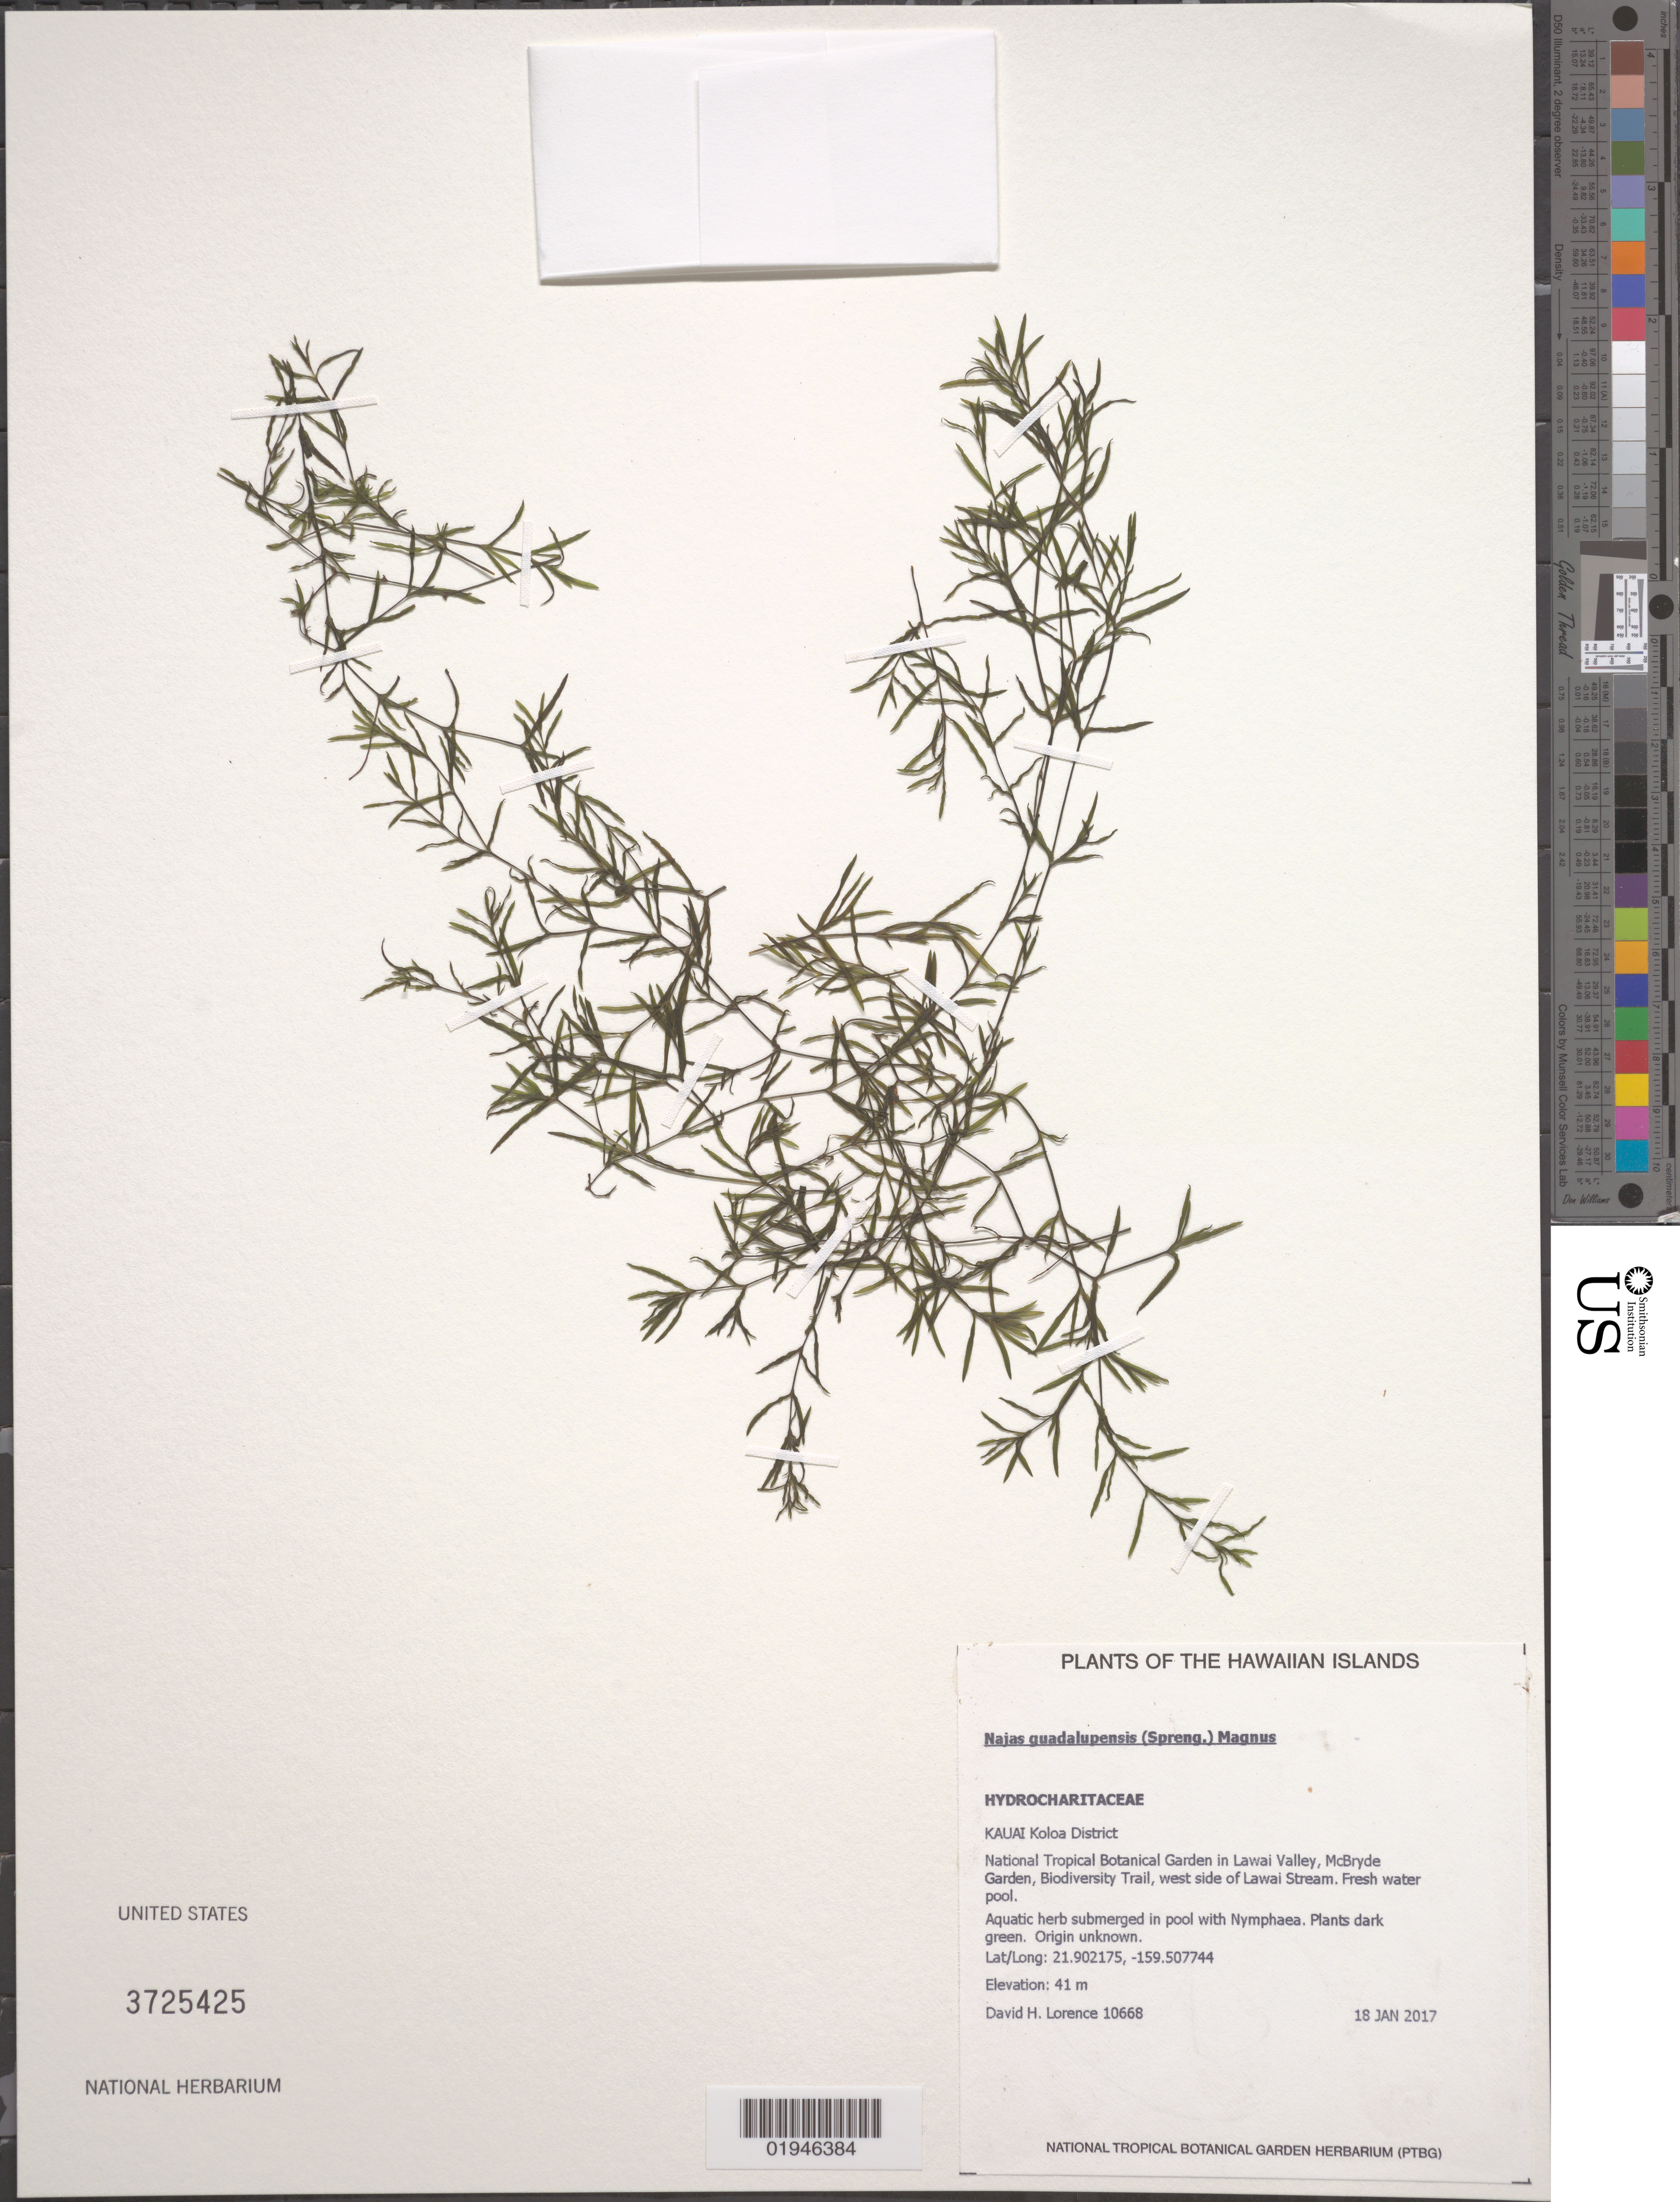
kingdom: Plantae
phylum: Tracheophyta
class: Liliopsida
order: Alismatales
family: Hydrocharitaceae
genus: Najas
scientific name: Najas guadalupensis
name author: (Spreng.) Magnus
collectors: D. Lorence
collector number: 10668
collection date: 2017-01-18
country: United States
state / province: Hawaii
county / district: Kauai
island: Kaua'i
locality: Koloa District, National Tropical Botanical Garden in Lawai Valley, McBryde Garden, Biodiversity Trail, west side of Lawai Stream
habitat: Fresh water pool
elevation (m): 41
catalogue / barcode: US 3725425